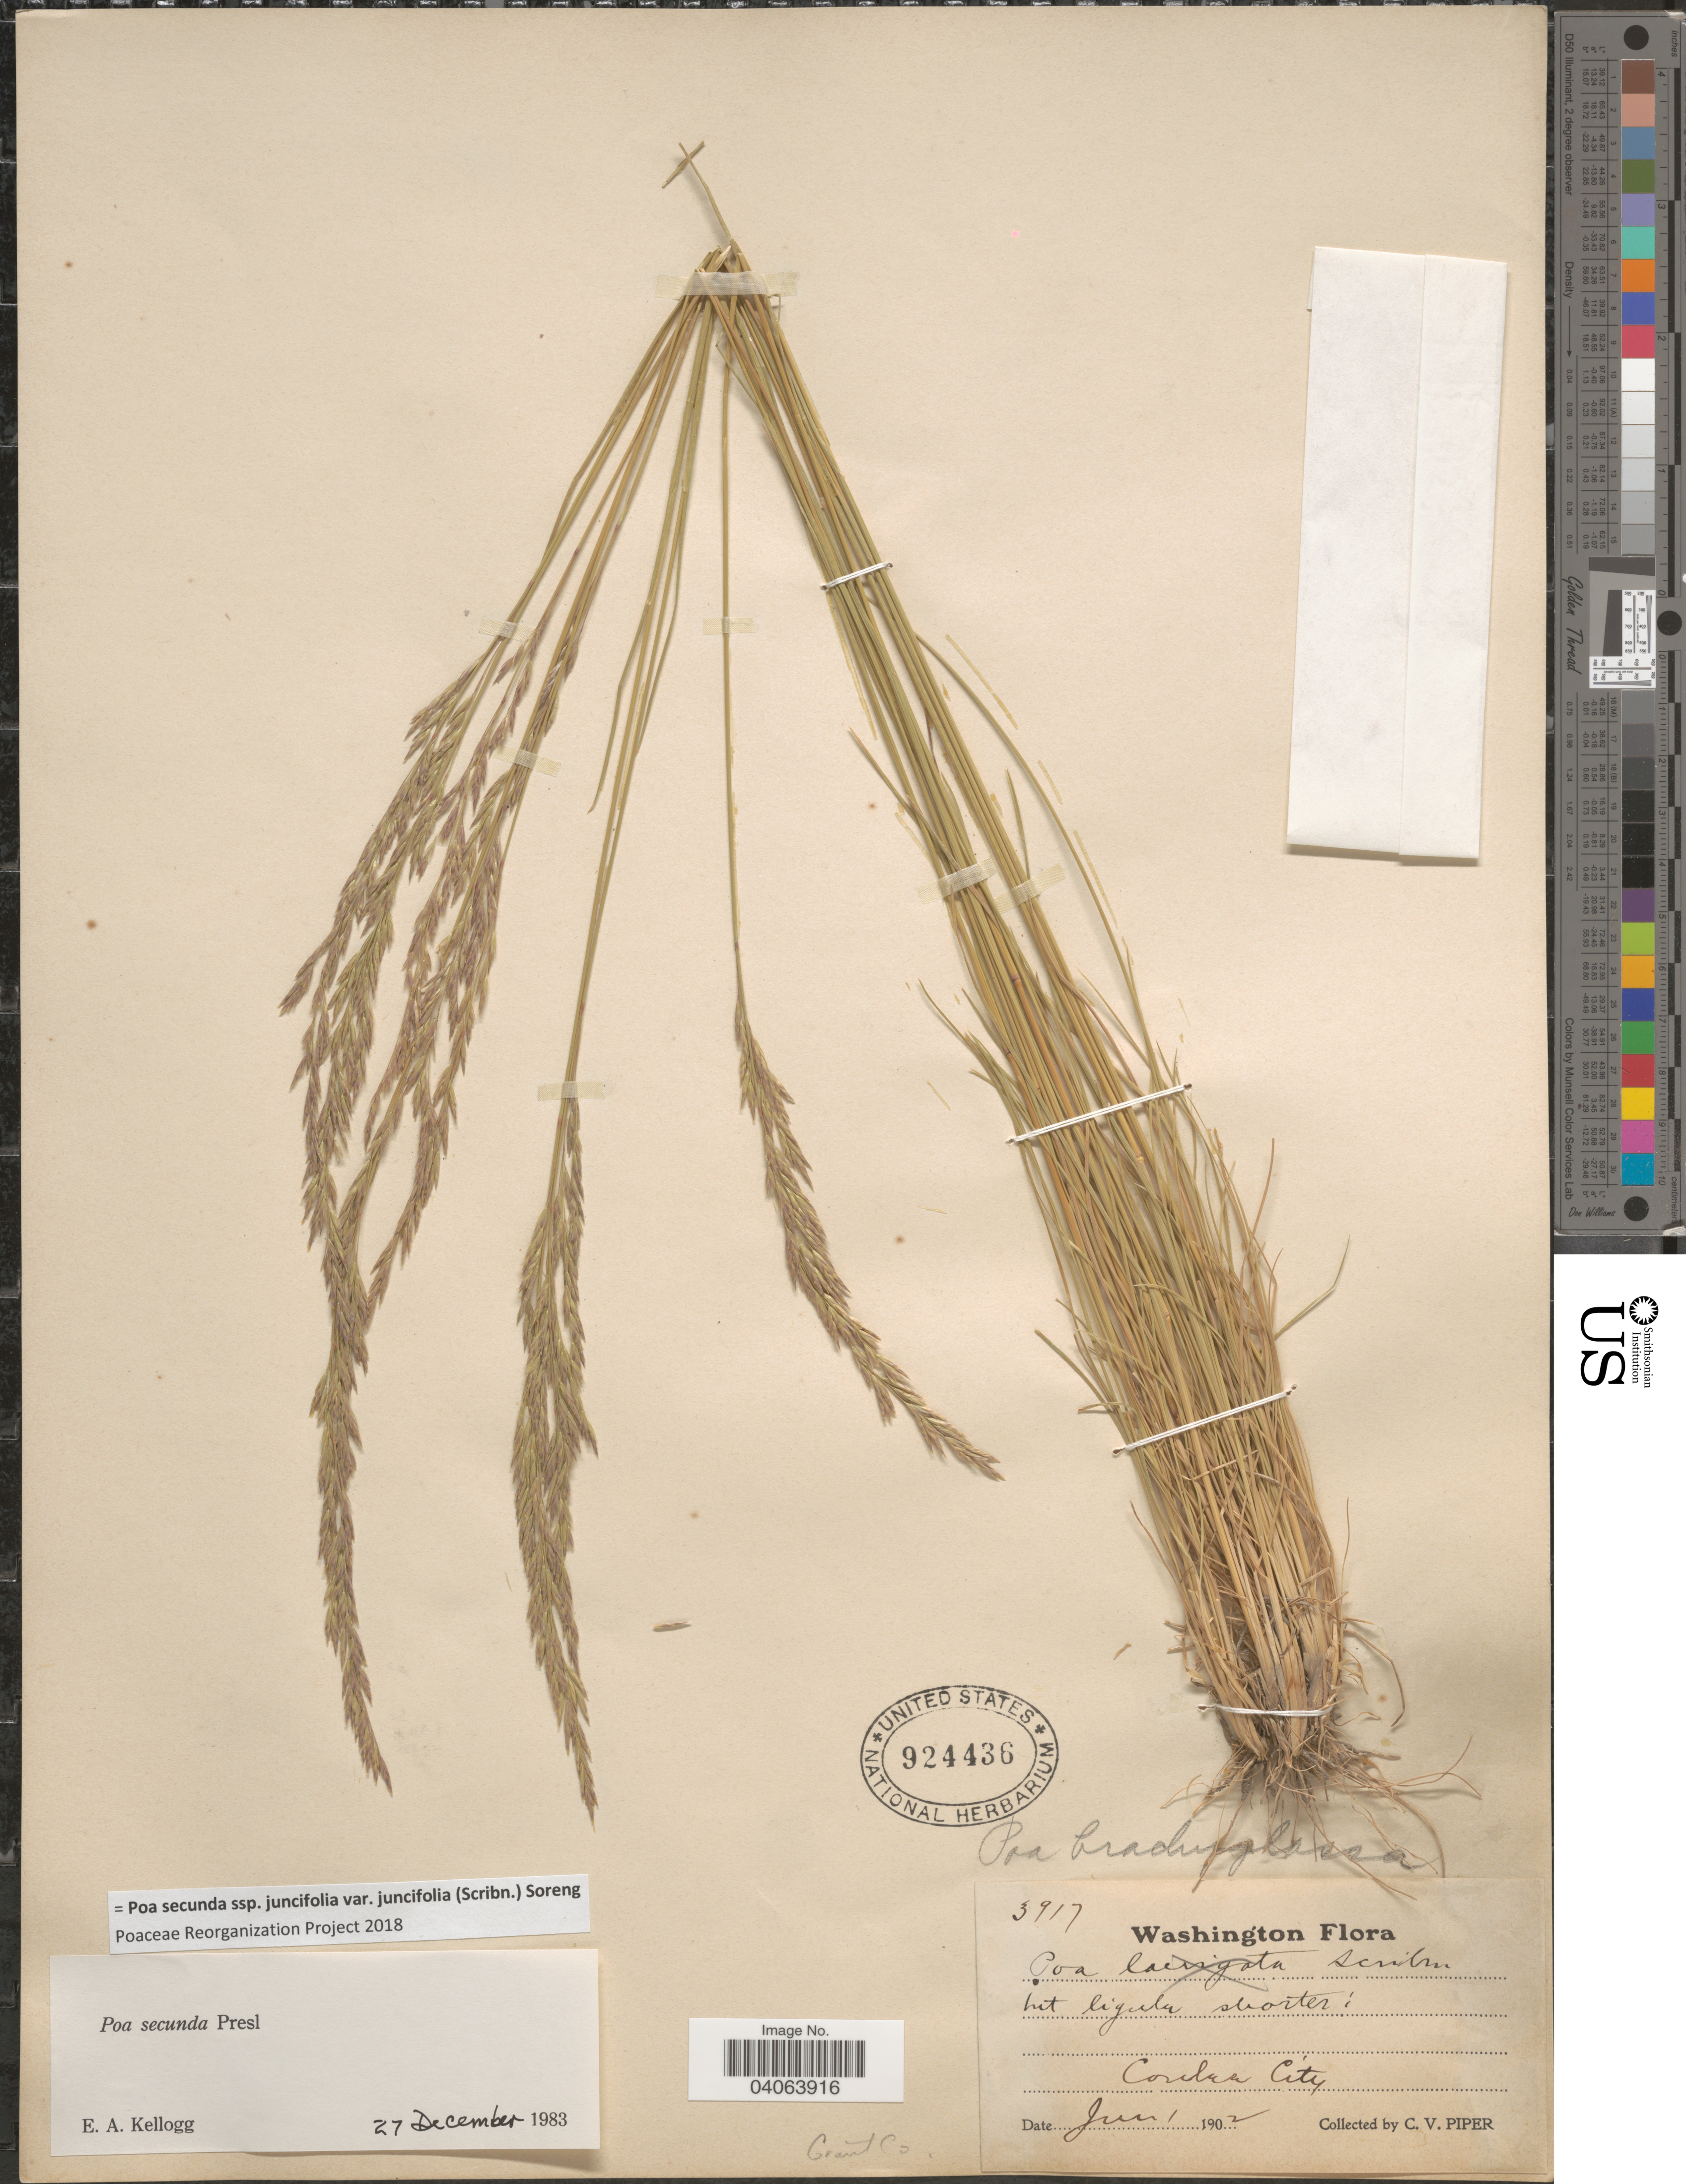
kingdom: Plantae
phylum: Tracheophyta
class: Liliopsida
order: Poales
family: Poaceae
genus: Poa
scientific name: Poa secunda subsp. juncifolia var. juncifolia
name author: (Scribn.) Soreng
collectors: C. V. Piper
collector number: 3917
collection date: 1902-06-01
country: United States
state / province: Washington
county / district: Grant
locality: Coulee City. Grant Co.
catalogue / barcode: US 924436